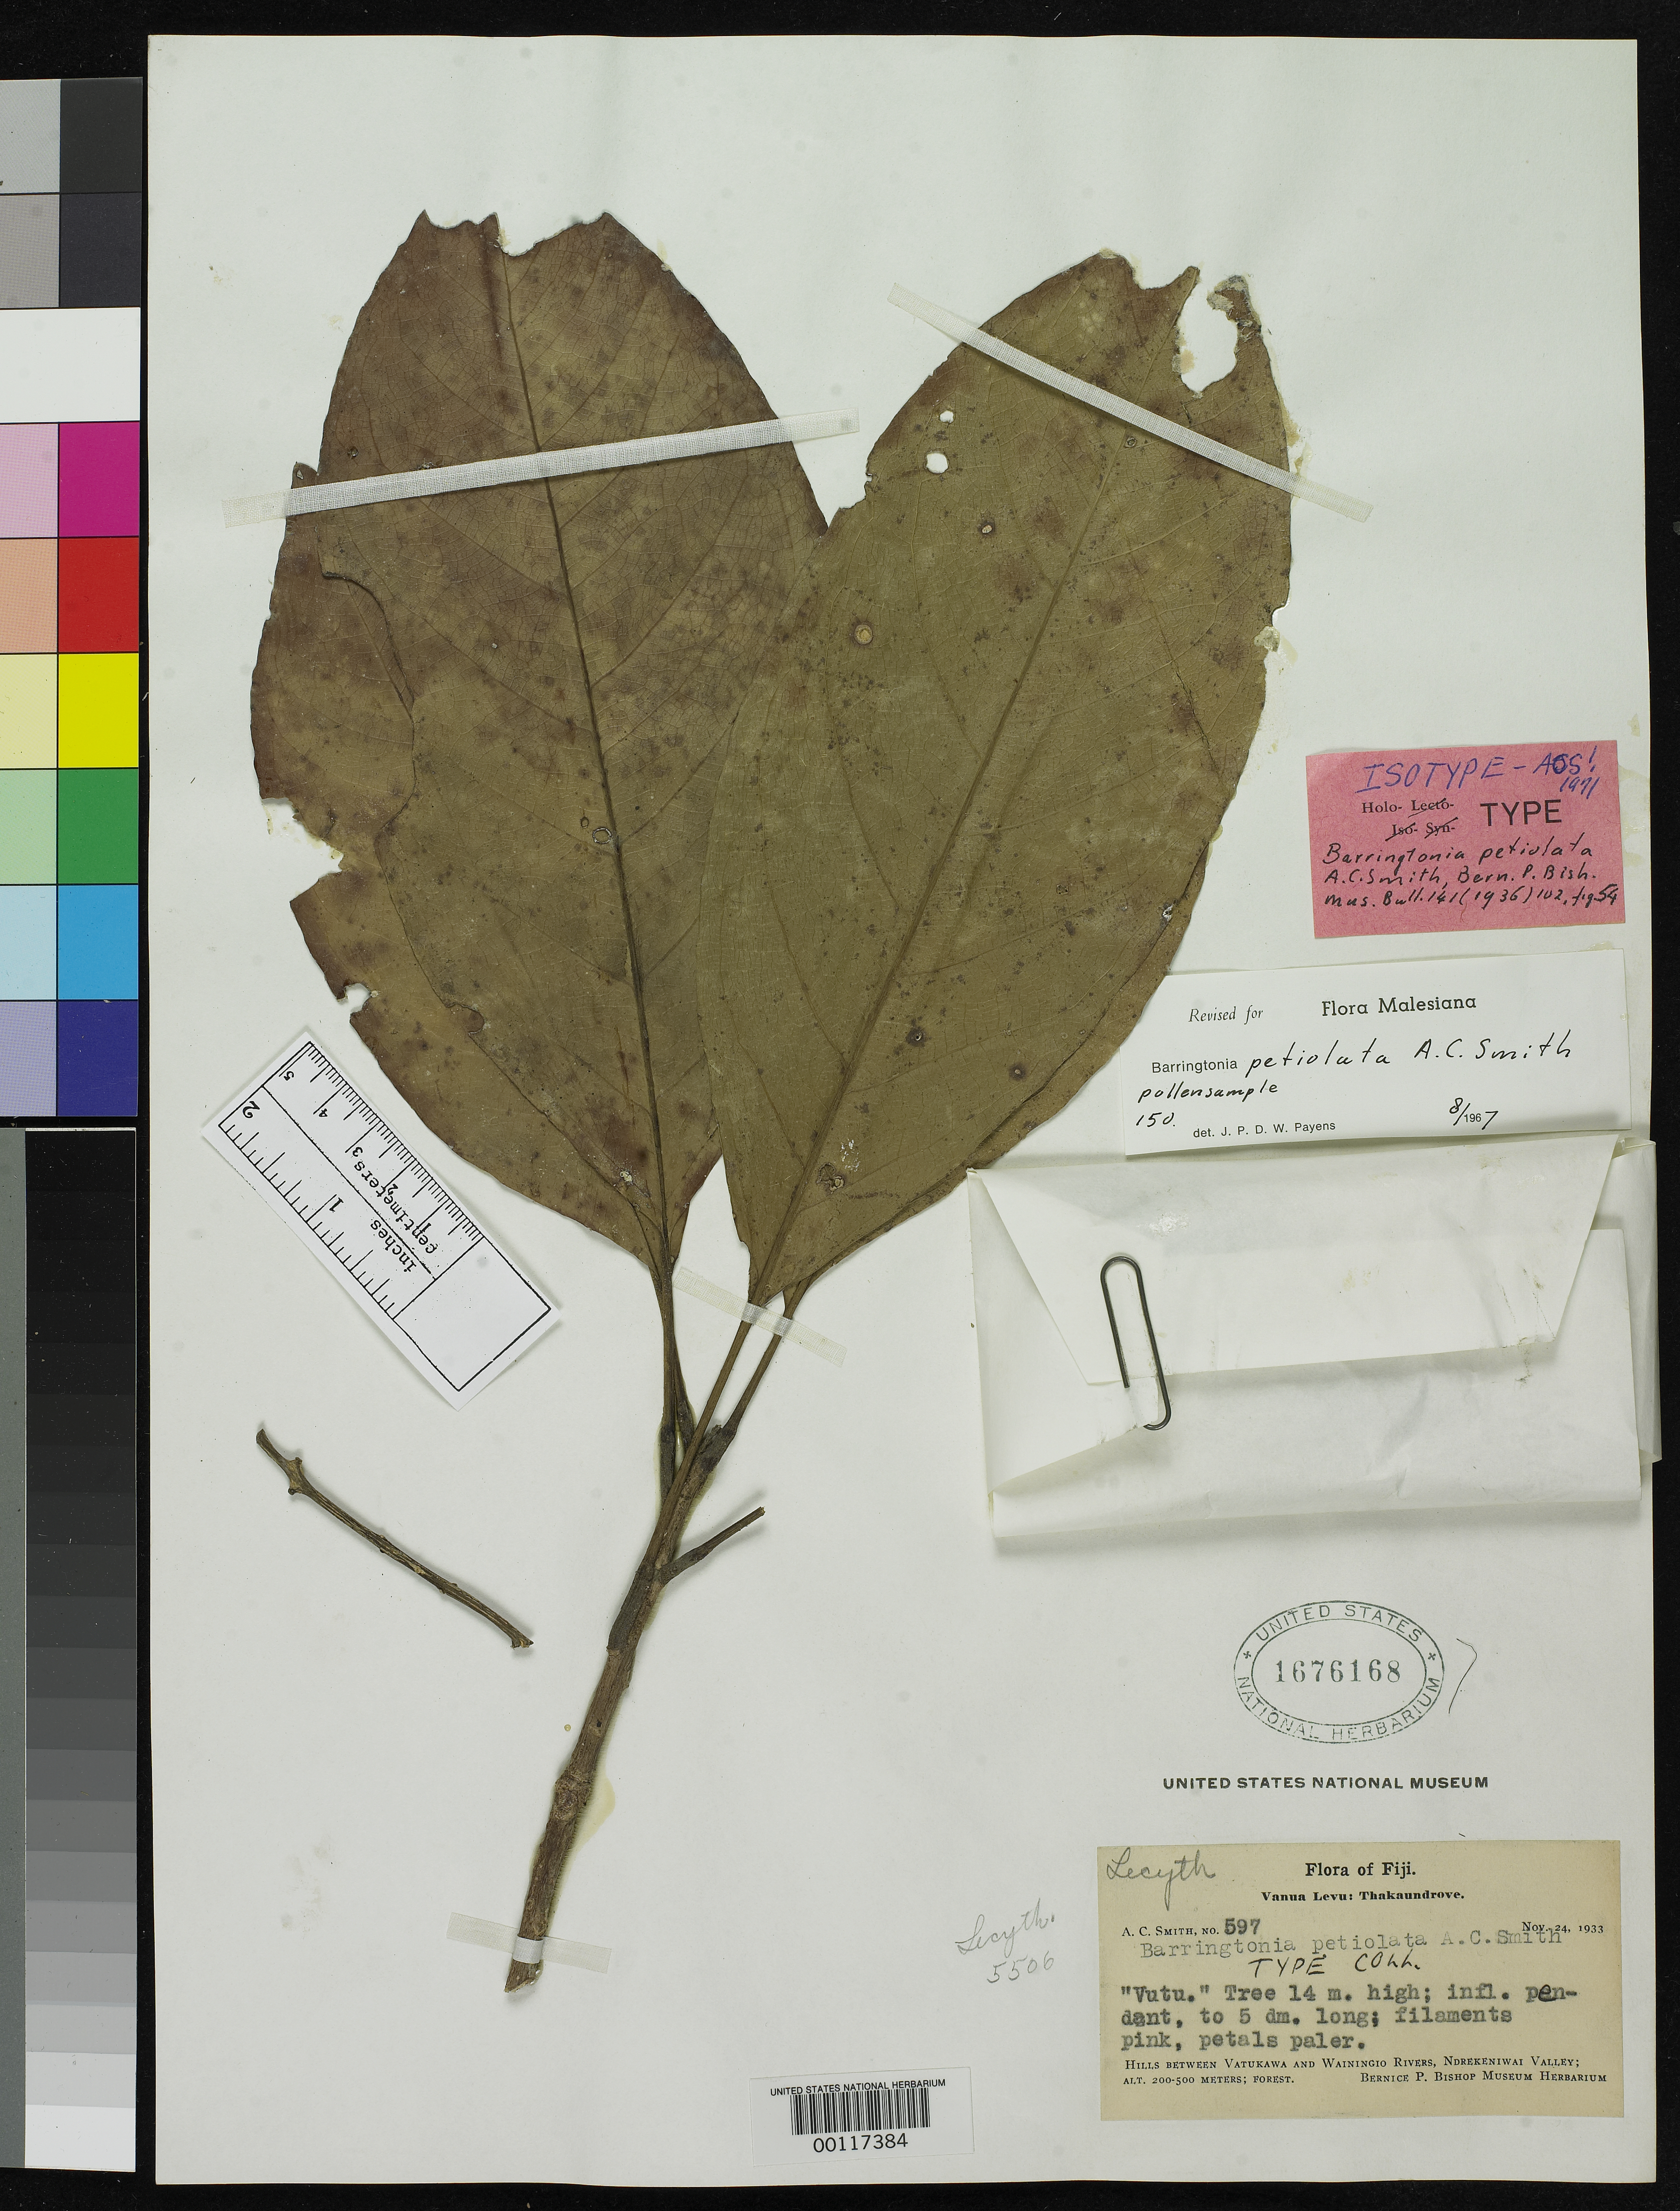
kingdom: Plantae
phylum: Tracheophyta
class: Magnoliopsida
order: Ericales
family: Lecythidaceae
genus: Barringtonia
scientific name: Barringtonia petiolata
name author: A.C. Sm.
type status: Isotype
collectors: A. C. Smith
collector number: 597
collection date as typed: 24 Nov 1933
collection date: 1933-11-24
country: Fiji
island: Vanua Levu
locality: Thakaundrove, Ndrekeniwai Valley. [Vanua Levu Group]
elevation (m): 200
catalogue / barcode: US 1676168